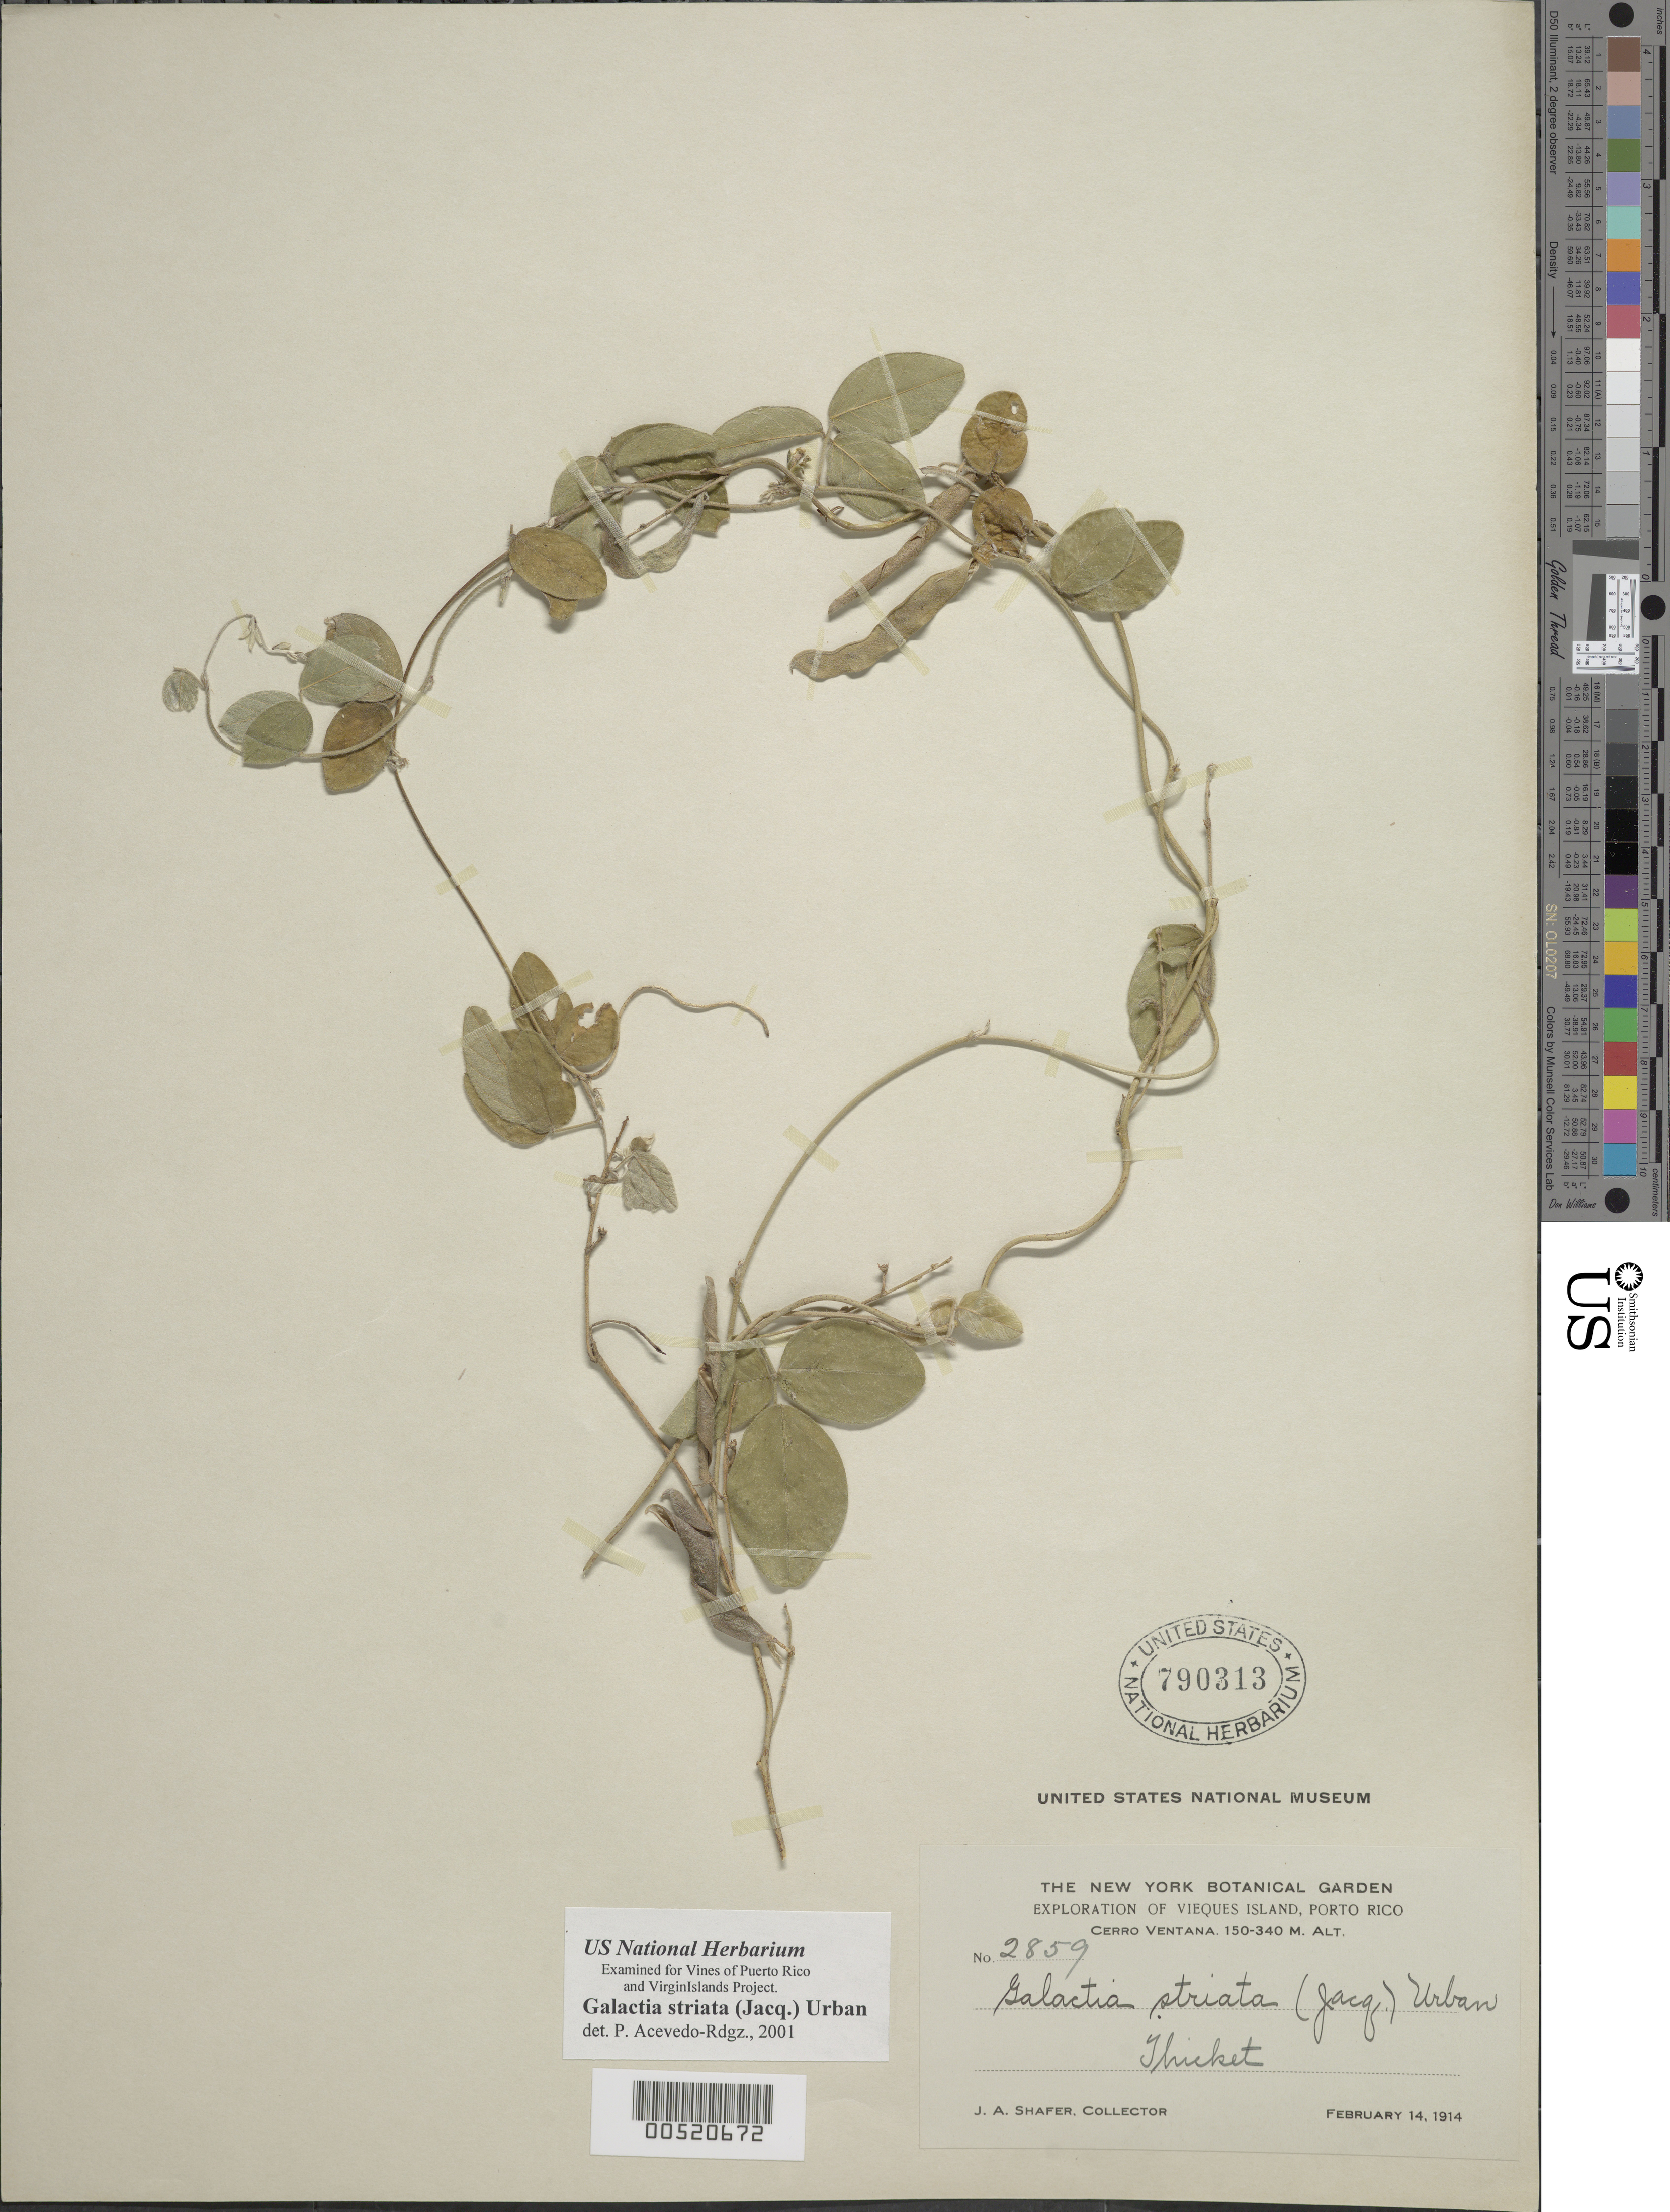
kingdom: Plantae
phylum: Tracheophyta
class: Magnoliopsida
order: Fabales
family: Fabaceae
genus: Galactia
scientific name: Galactia striata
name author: (Jacq.) Urb.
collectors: J. A. Shafer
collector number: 2859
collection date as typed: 14 Feb 1914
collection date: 1914-02-14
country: Puerto Rico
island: Greater Antilles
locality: Cerro Ventana. Thicket.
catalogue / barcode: US 790313